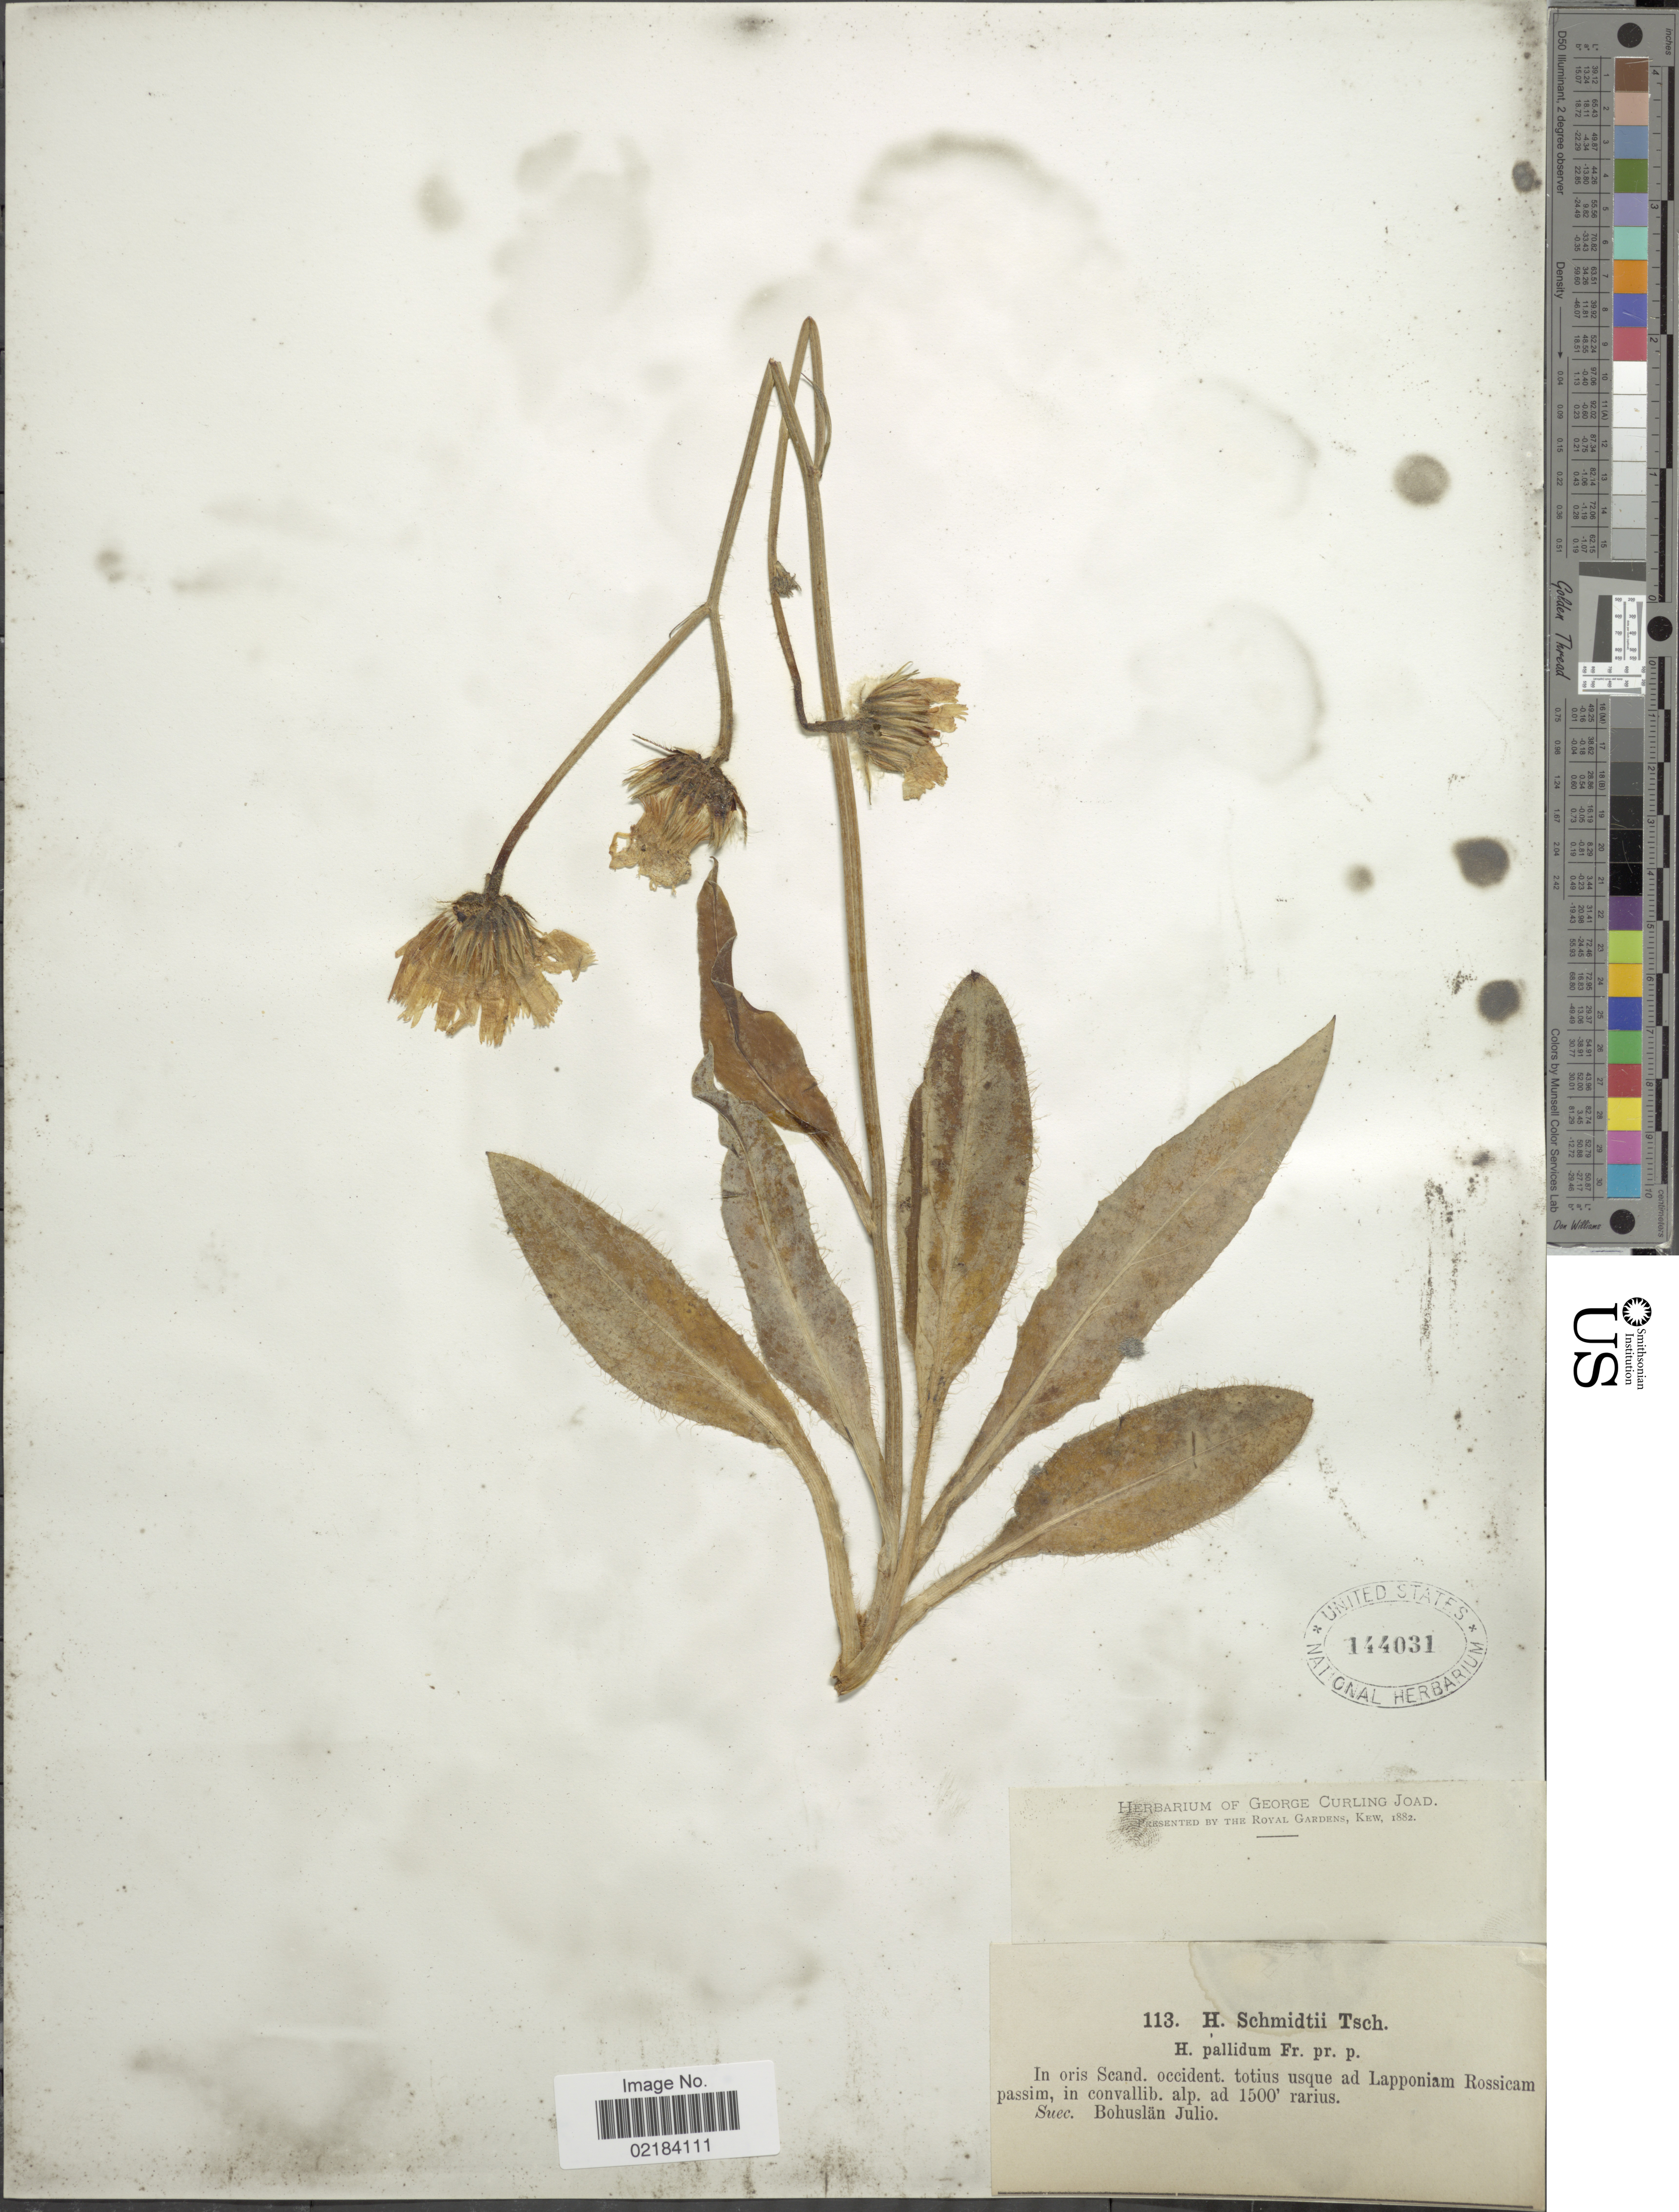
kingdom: Plantae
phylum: Tracheophyta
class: Magnoliopsida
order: Asterales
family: Asteraceae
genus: Hieracium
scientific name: Hieracium schmidtii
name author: Tausch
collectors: ex herb. George Curling Joad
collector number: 113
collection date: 1882-07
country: Sweden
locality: In oris Scand. occident totius usque ad Lapponiam Rossicam passim, in convallib alp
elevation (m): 457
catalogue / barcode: US 144031